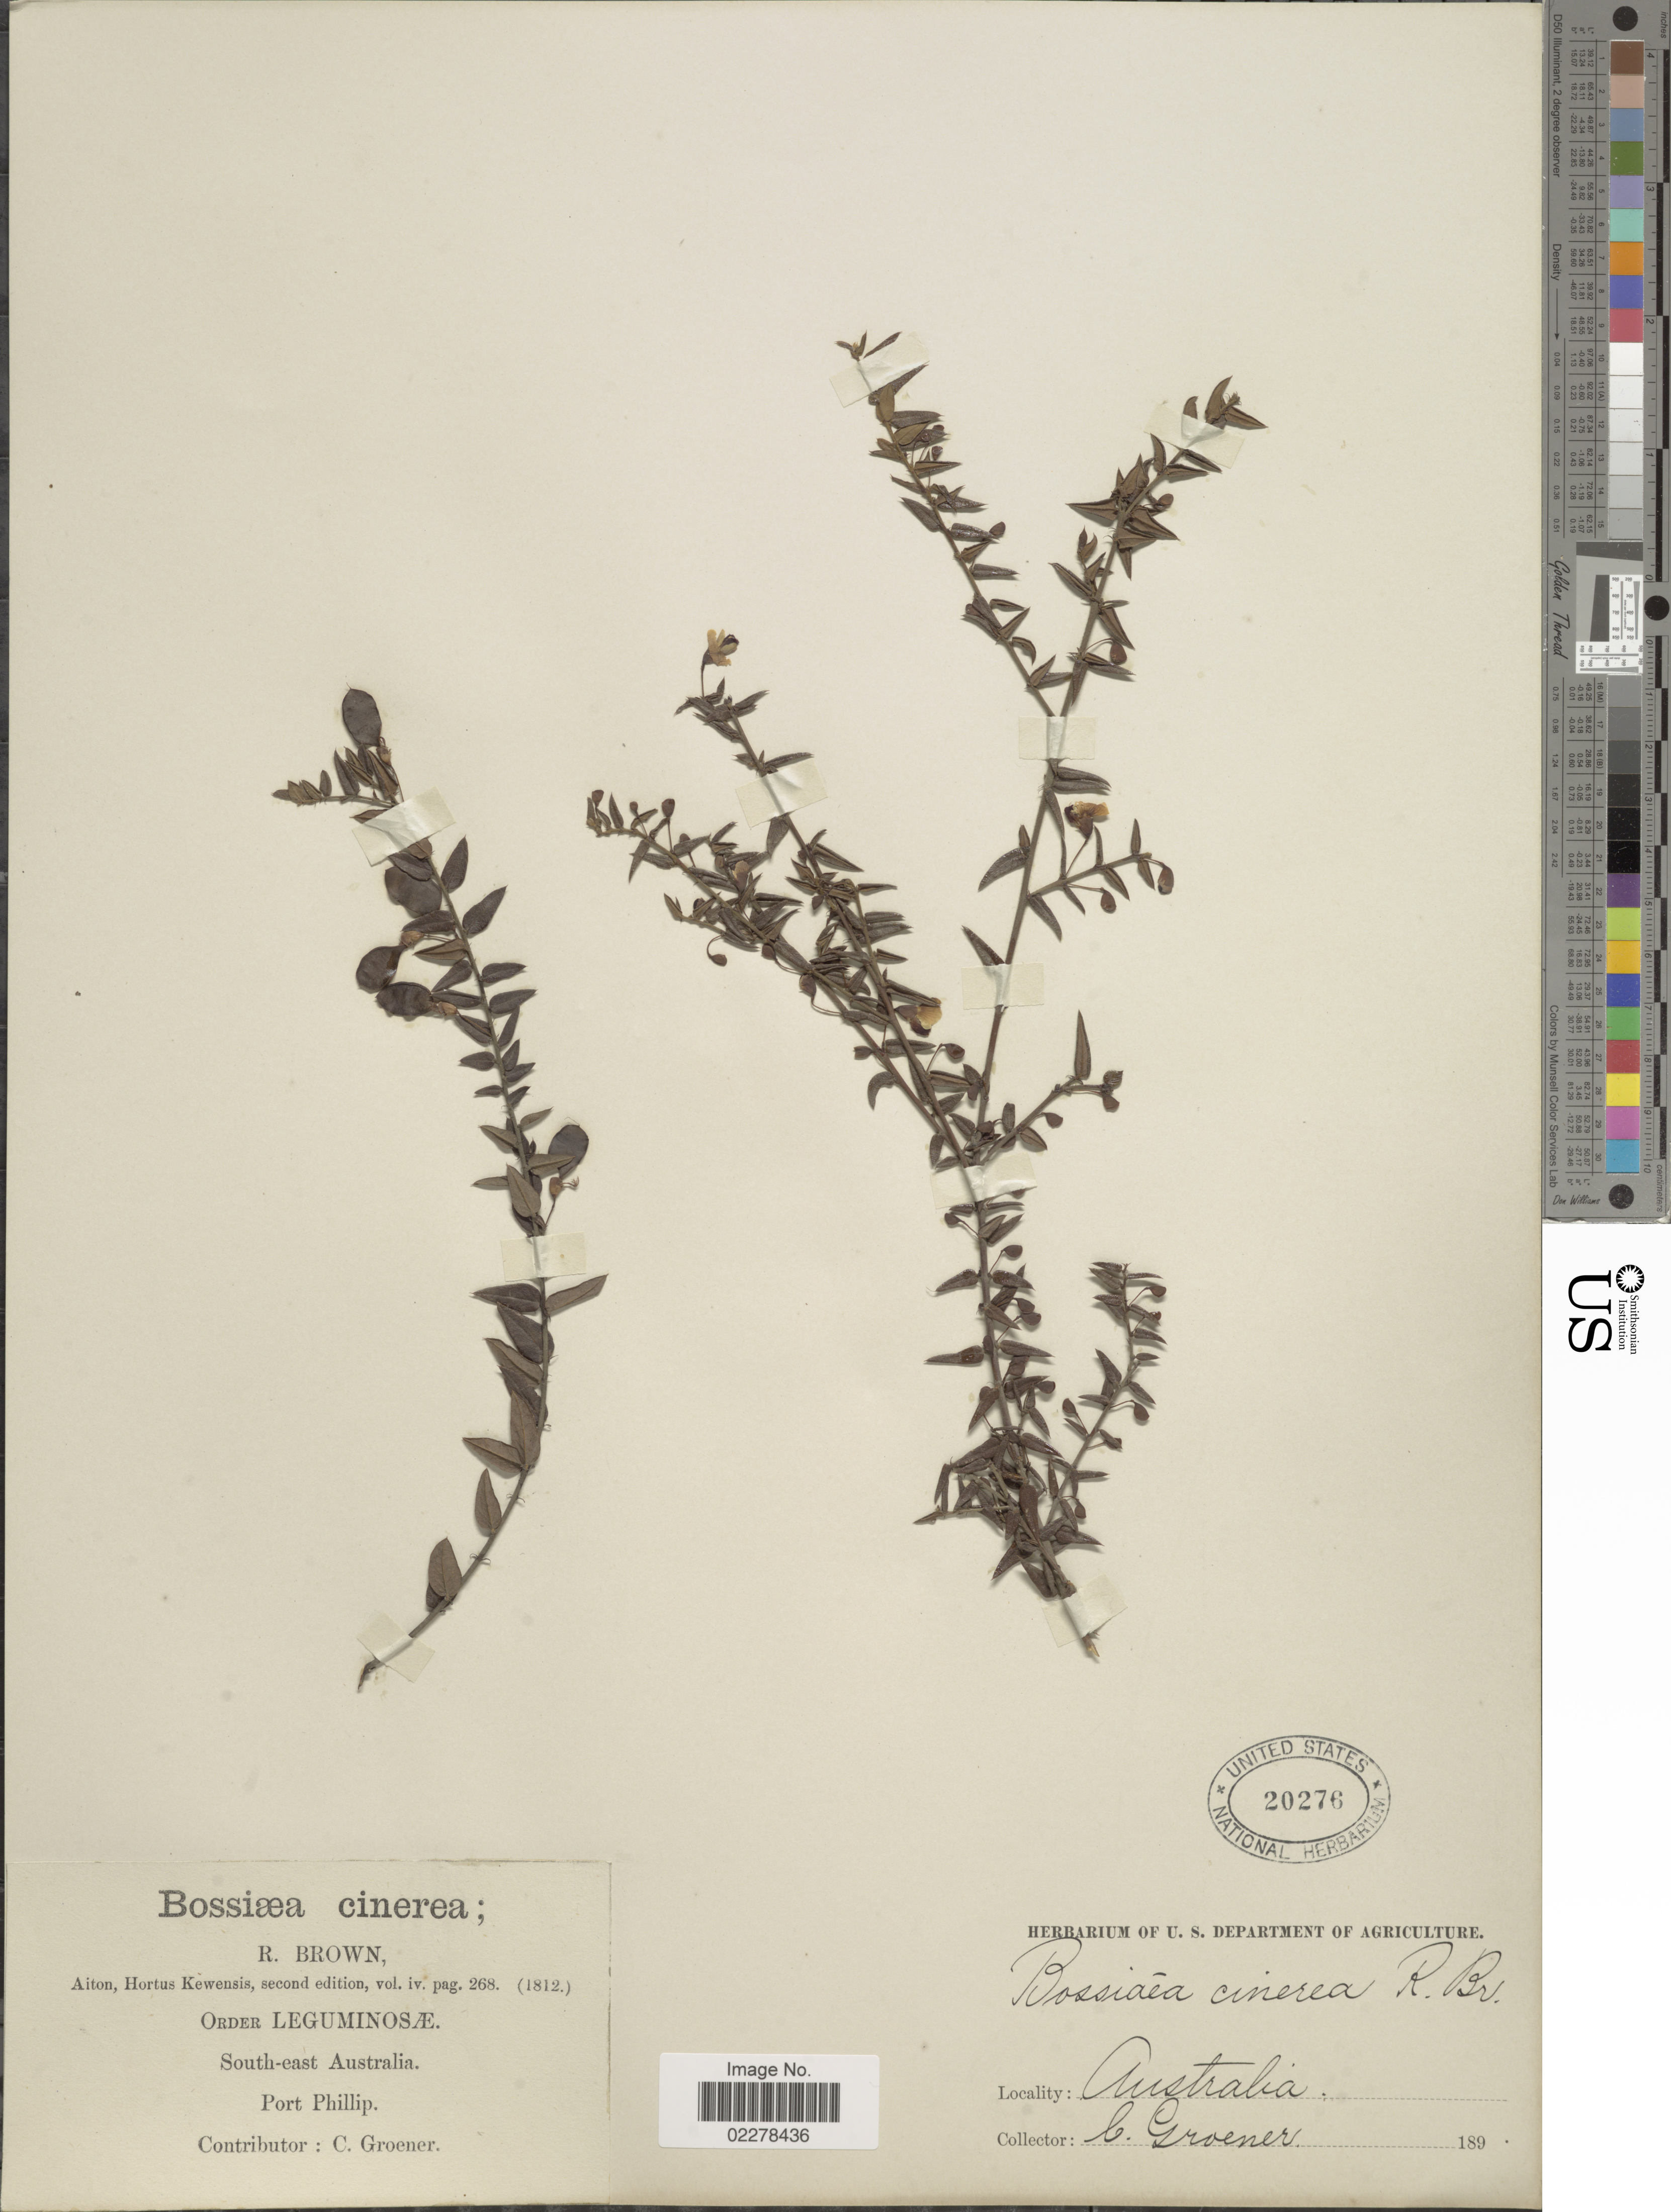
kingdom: Plantae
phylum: Tracheophyta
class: Magnoliopsida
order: Fabales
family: Fabaceae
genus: Bossiaea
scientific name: Bossiaea cinerea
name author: R. Br.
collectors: C. Groener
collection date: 1812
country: Australia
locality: South-east Australia. Port Phillip.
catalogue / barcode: US 20276